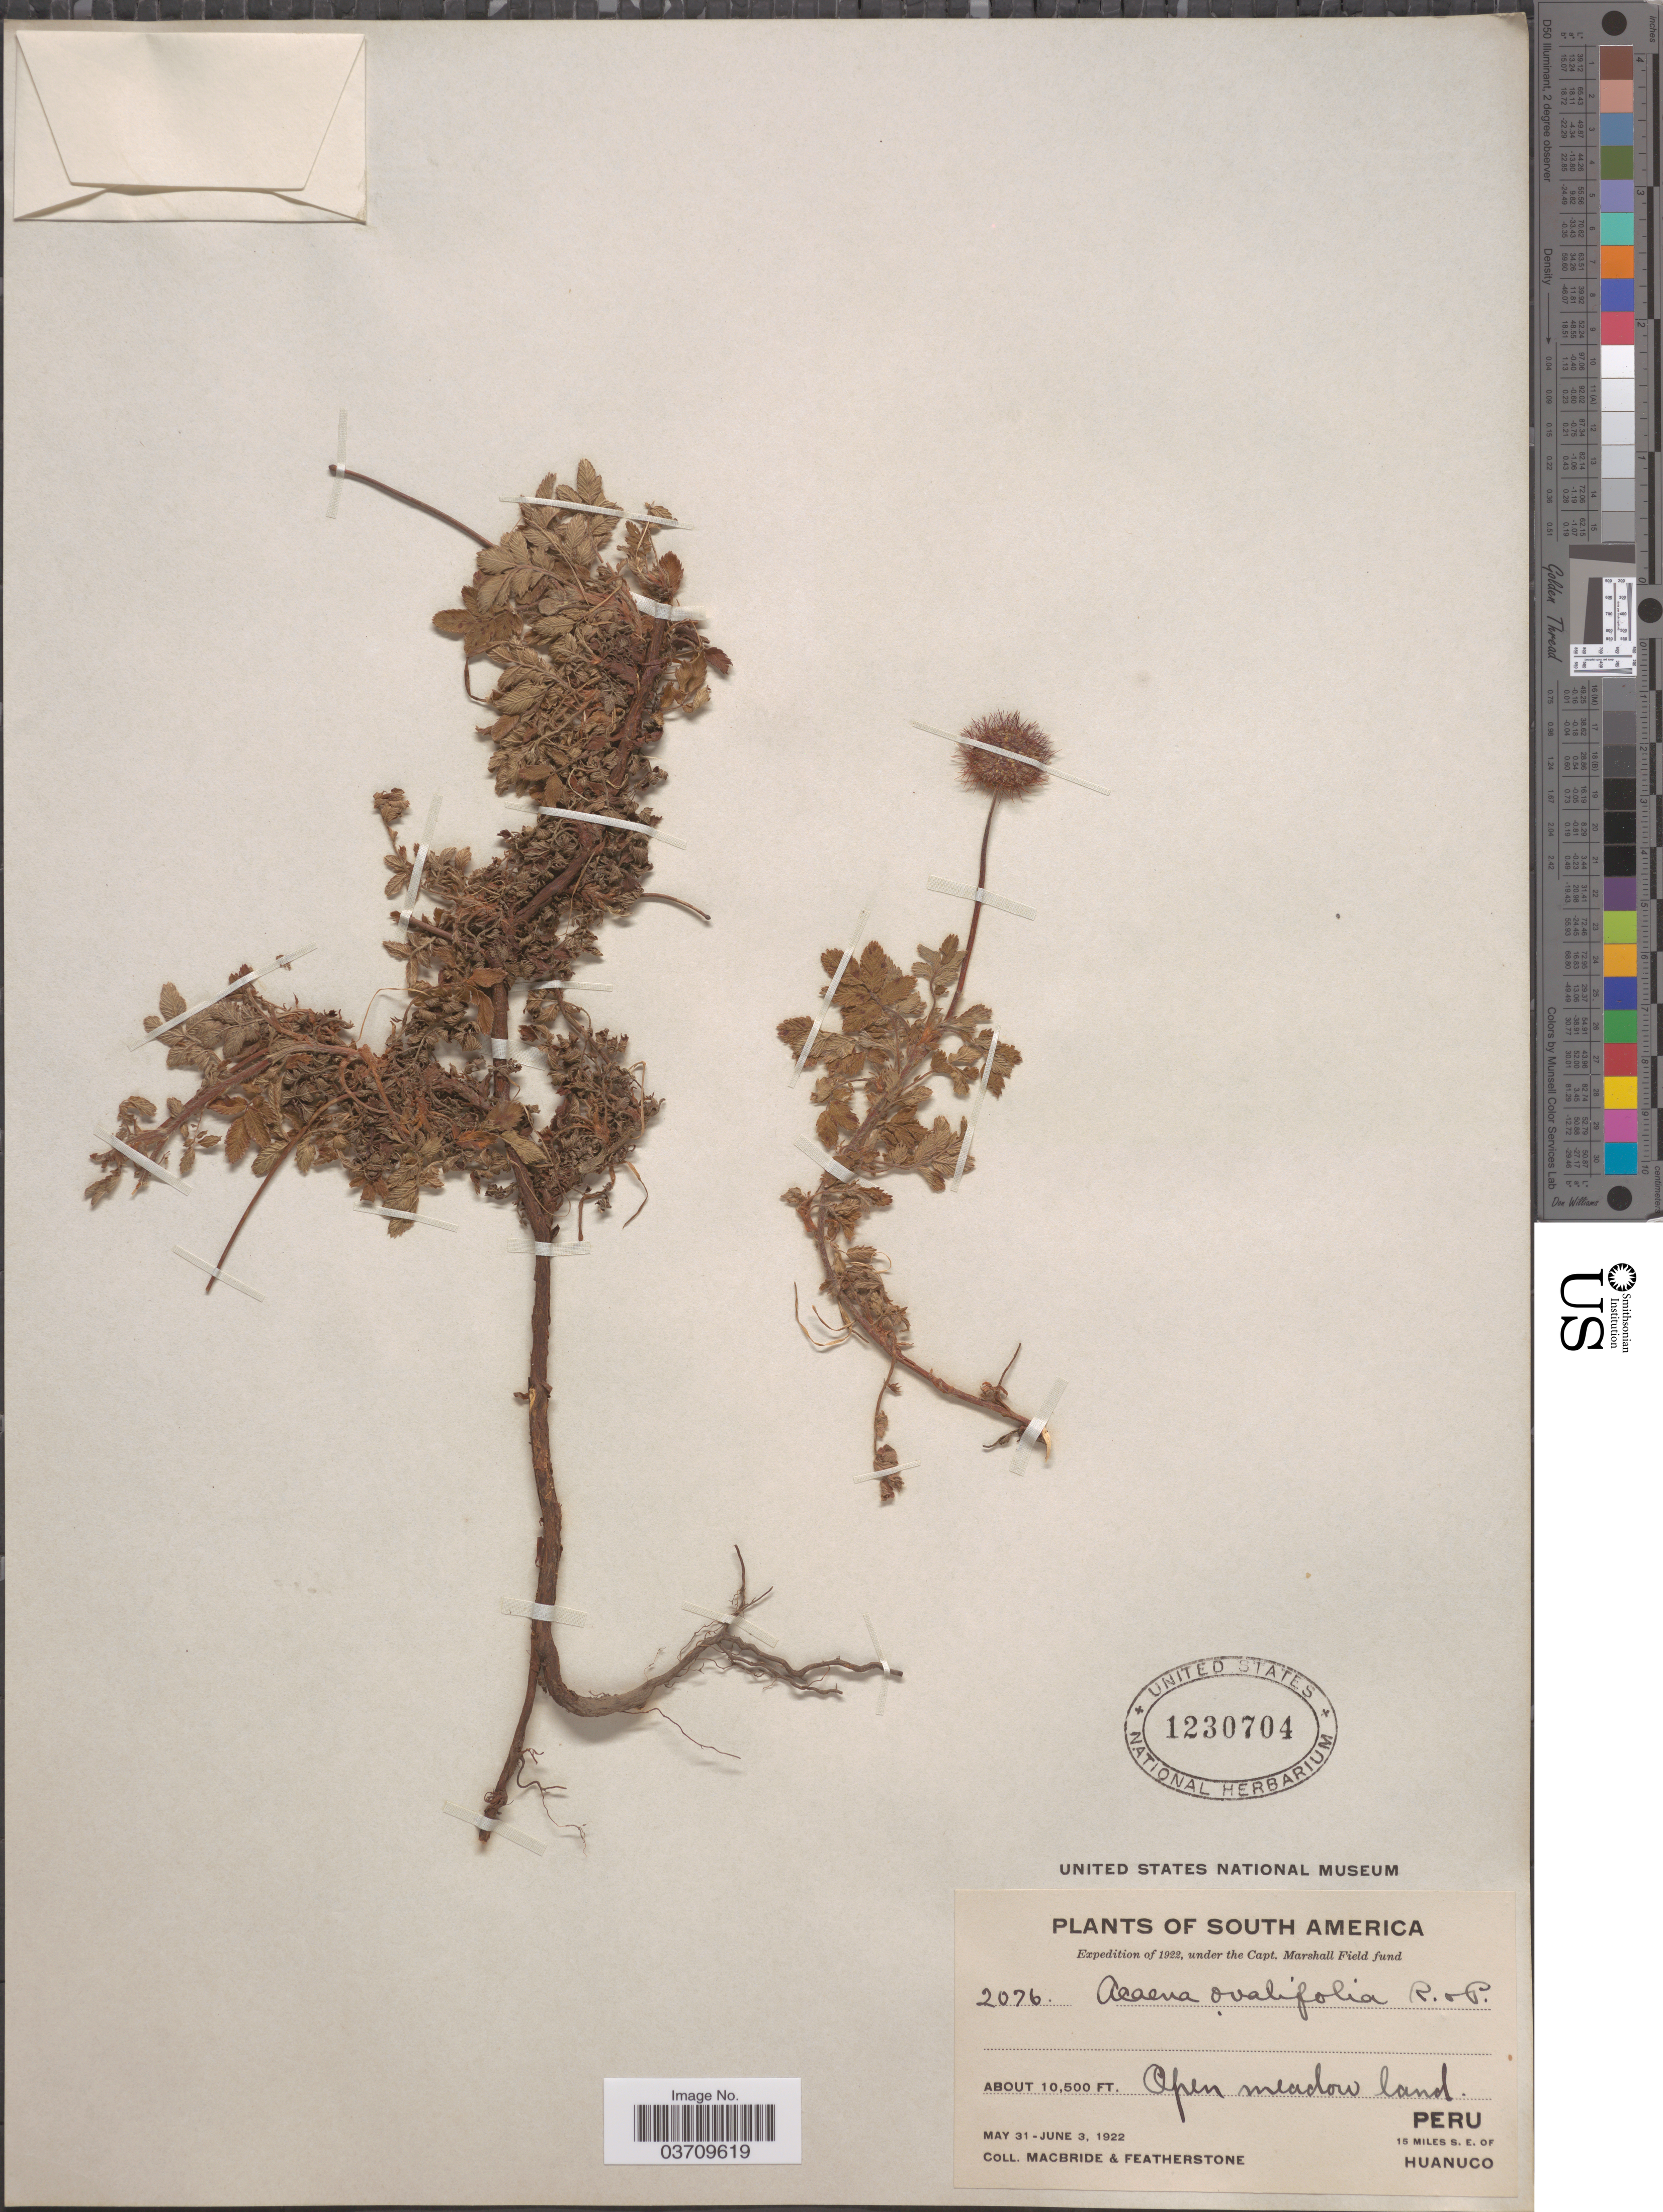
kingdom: Plantae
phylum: Tracheophyta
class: Magnoliopsida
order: Rosales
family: Rosaceae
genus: Acaena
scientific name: Acaena ovalifolia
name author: Ruiz & Pav.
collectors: Macbride, -- & -. Featherstone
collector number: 2076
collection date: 1922-05-31/1922-06-03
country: Peru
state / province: Huánuco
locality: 15 miles SE of Huanuco.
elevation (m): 3200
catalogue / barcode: US 1230704